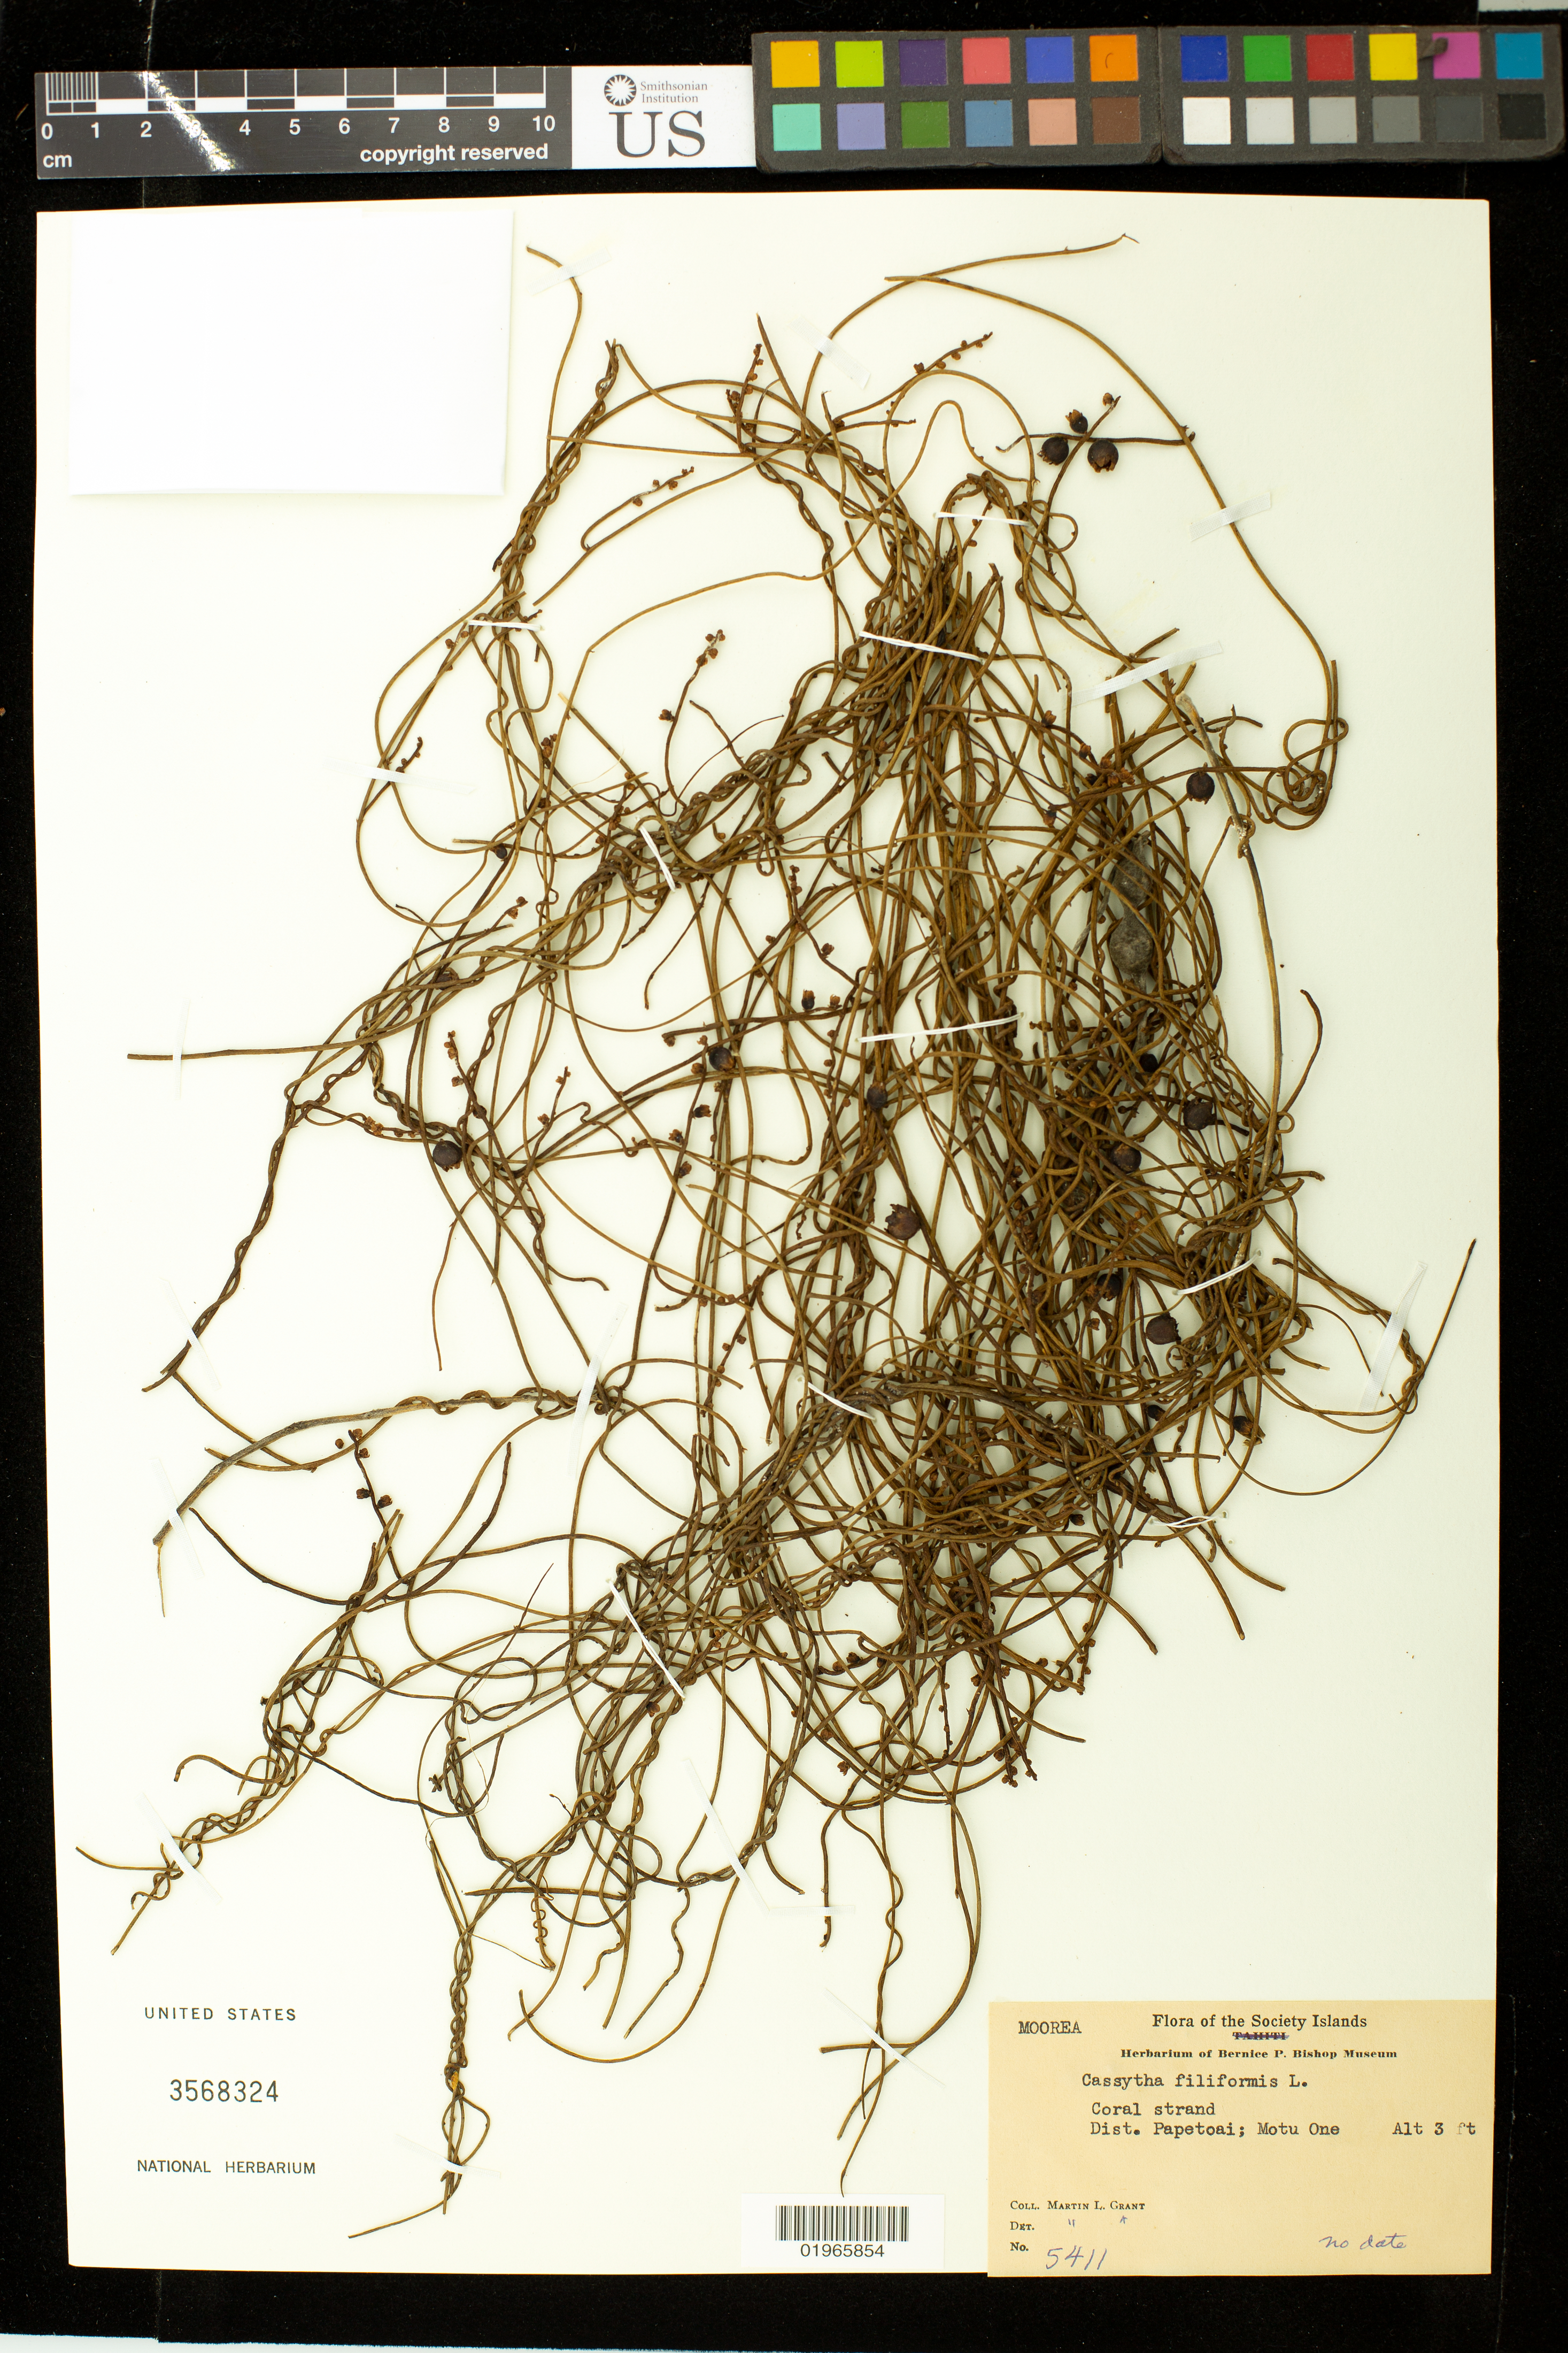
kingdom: Plantae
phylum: Tracheophyta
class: Magnoliopsida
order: Laurales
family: Lauraceae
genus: Cassytha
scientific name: Cassytha filiformis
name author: L.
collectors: M. L. Grant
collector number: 5411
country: French Polynesia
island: Moorea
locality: The Society Islands, Moorea, Dist.: Papetoai, Motu One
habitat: Coral strand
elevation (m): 1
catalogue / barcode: US 3568324